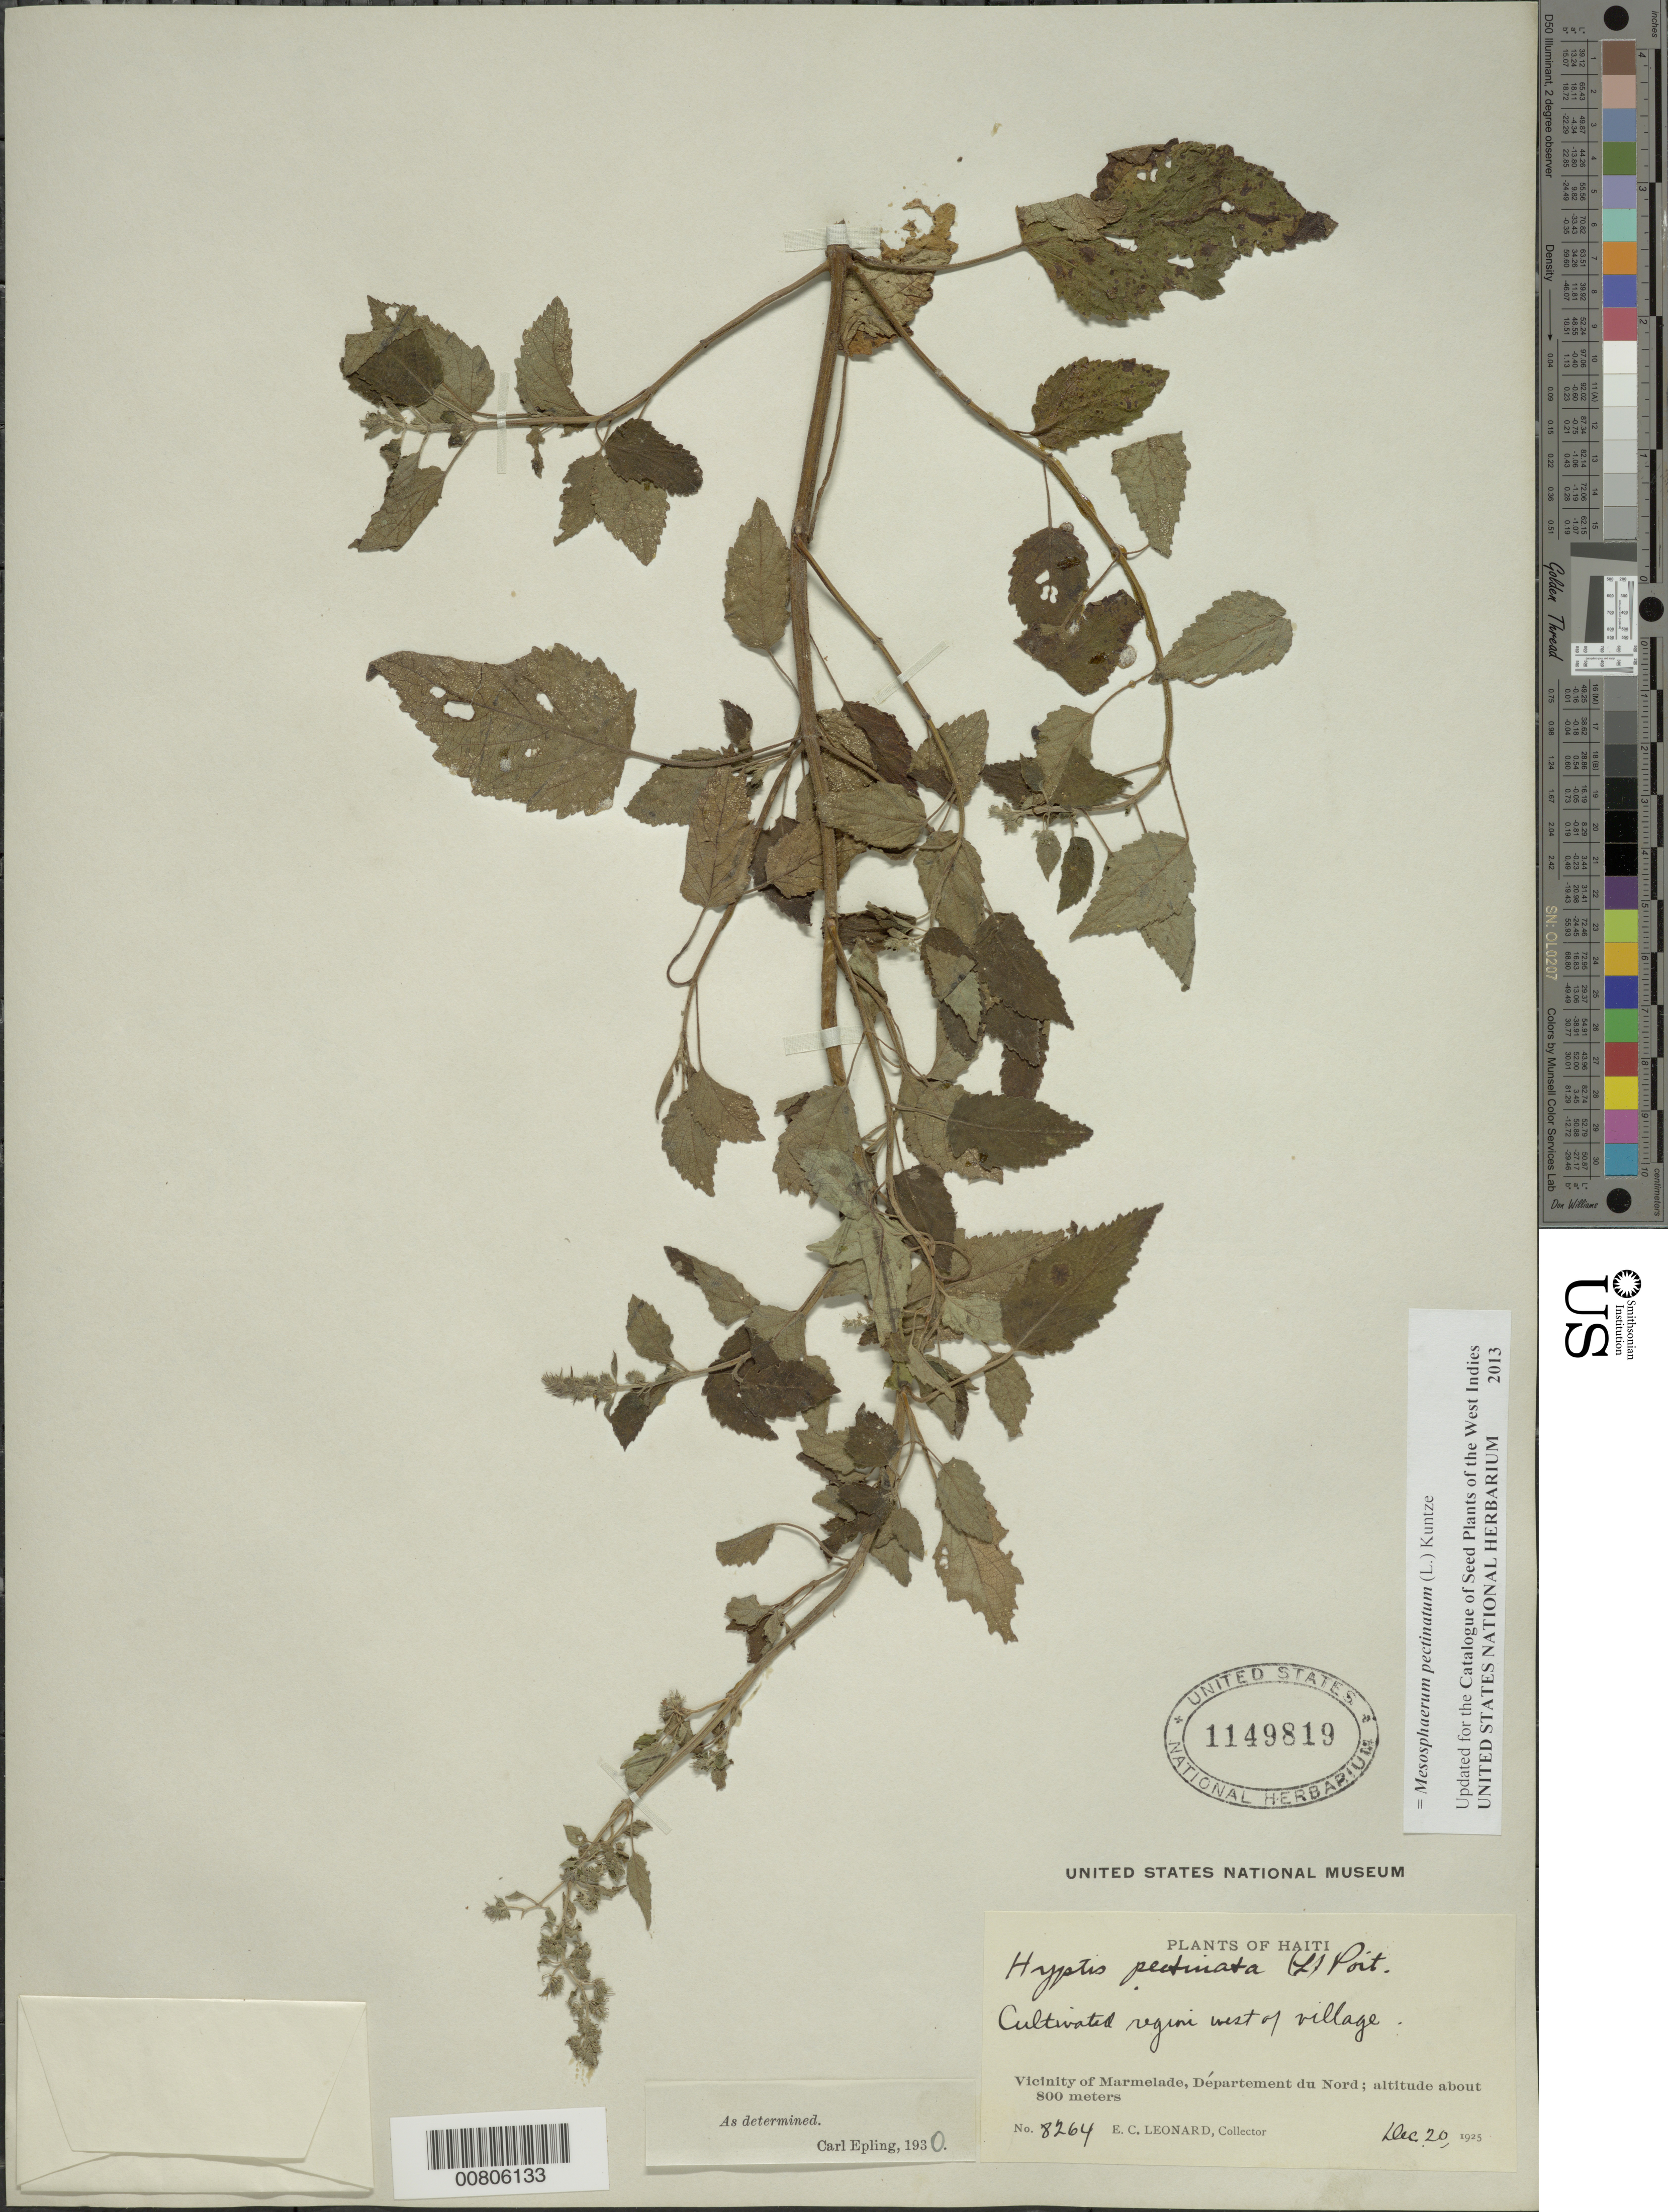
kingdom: Plantae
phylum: Tracheophyta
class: Magnoliopsida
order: Lamiales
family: Lamiaceae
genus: Mesosphaerum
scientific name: Mesosphaerum pectinatum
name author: (L.) Kuntze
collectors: E. C. Leonard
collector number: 8264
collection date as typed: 20 Dec 1925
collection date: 1925-12-20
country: Haiti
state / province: Nord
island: Hispaniola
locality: Vicinity of Marmelade, W of village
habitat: Cultivated region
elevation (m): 800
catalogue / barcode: US 1149819